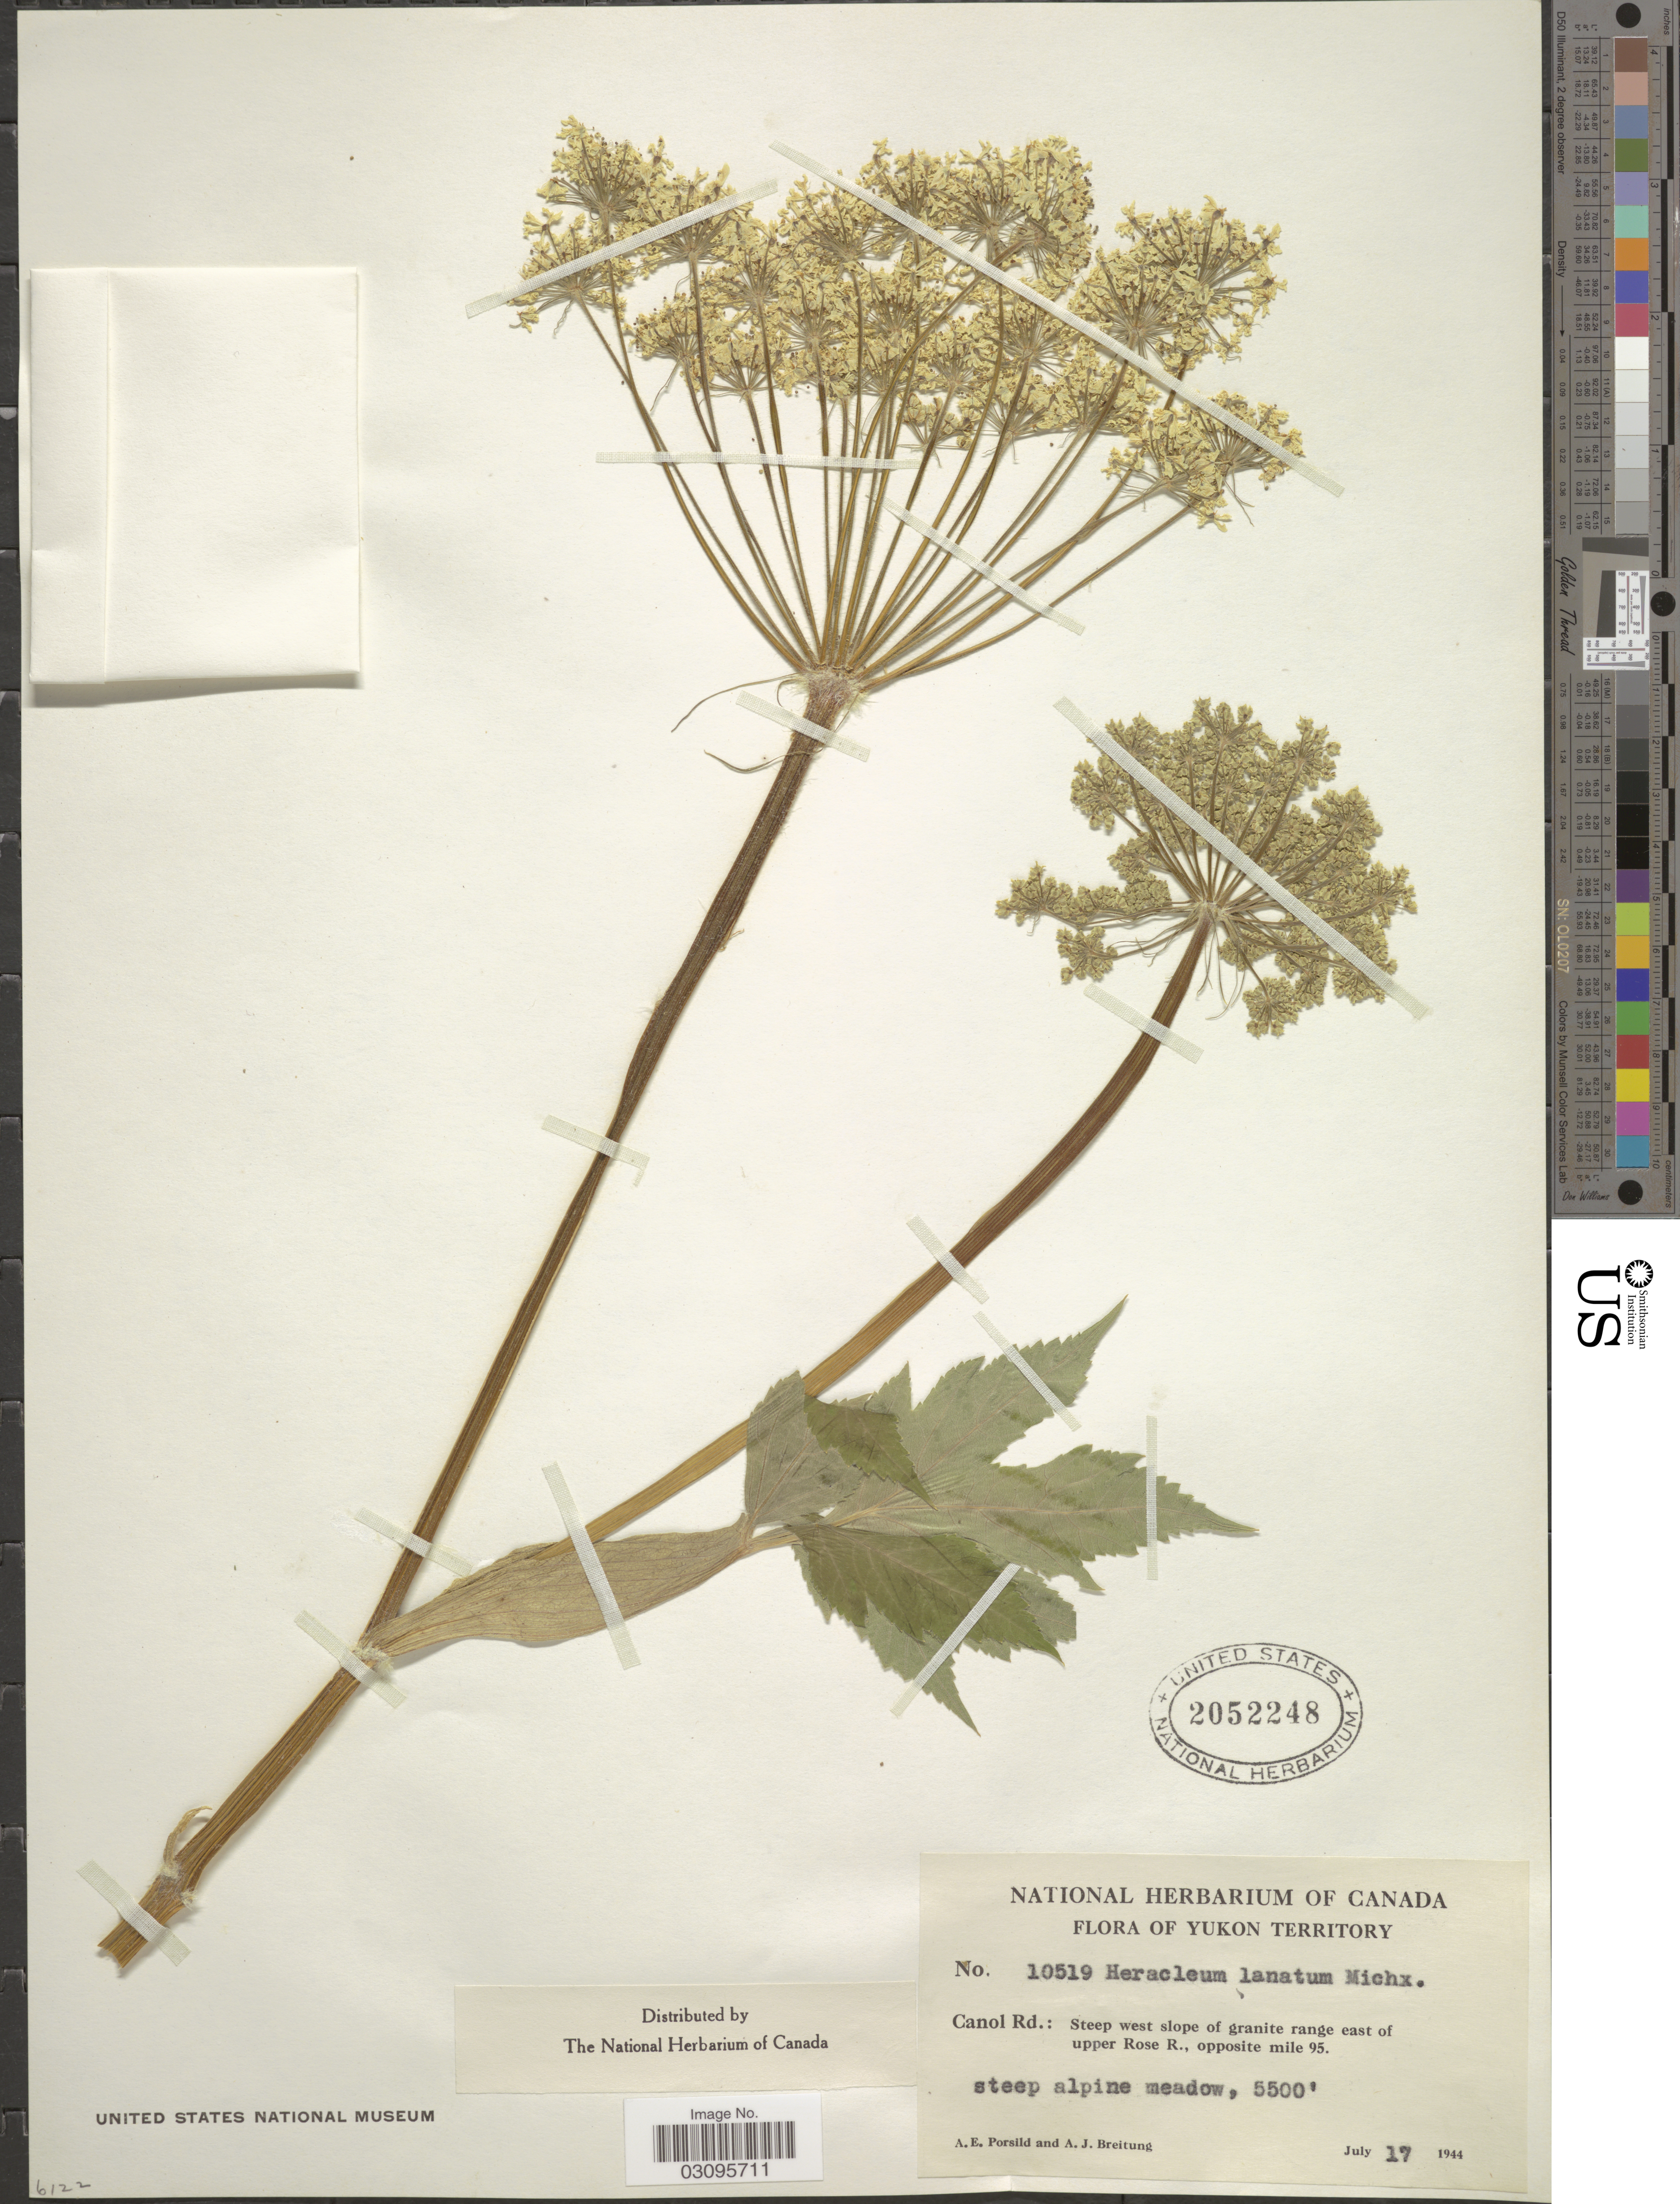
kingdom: Plantae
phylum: Tracheophyta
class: Magnoliopsida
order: Apiales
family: Apiaceae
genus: Heracleum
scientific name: Heracleum lanatum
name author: Michx.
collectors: A. E. Porsild & A. Breitung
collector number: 10519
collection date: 1944-07-17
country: Canada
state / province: Yukon Territory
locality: Canol Rd.: Steep west slope of granite range east of upper Rose R., opposite mile 95.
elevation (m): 1676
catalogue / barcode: US 2052248